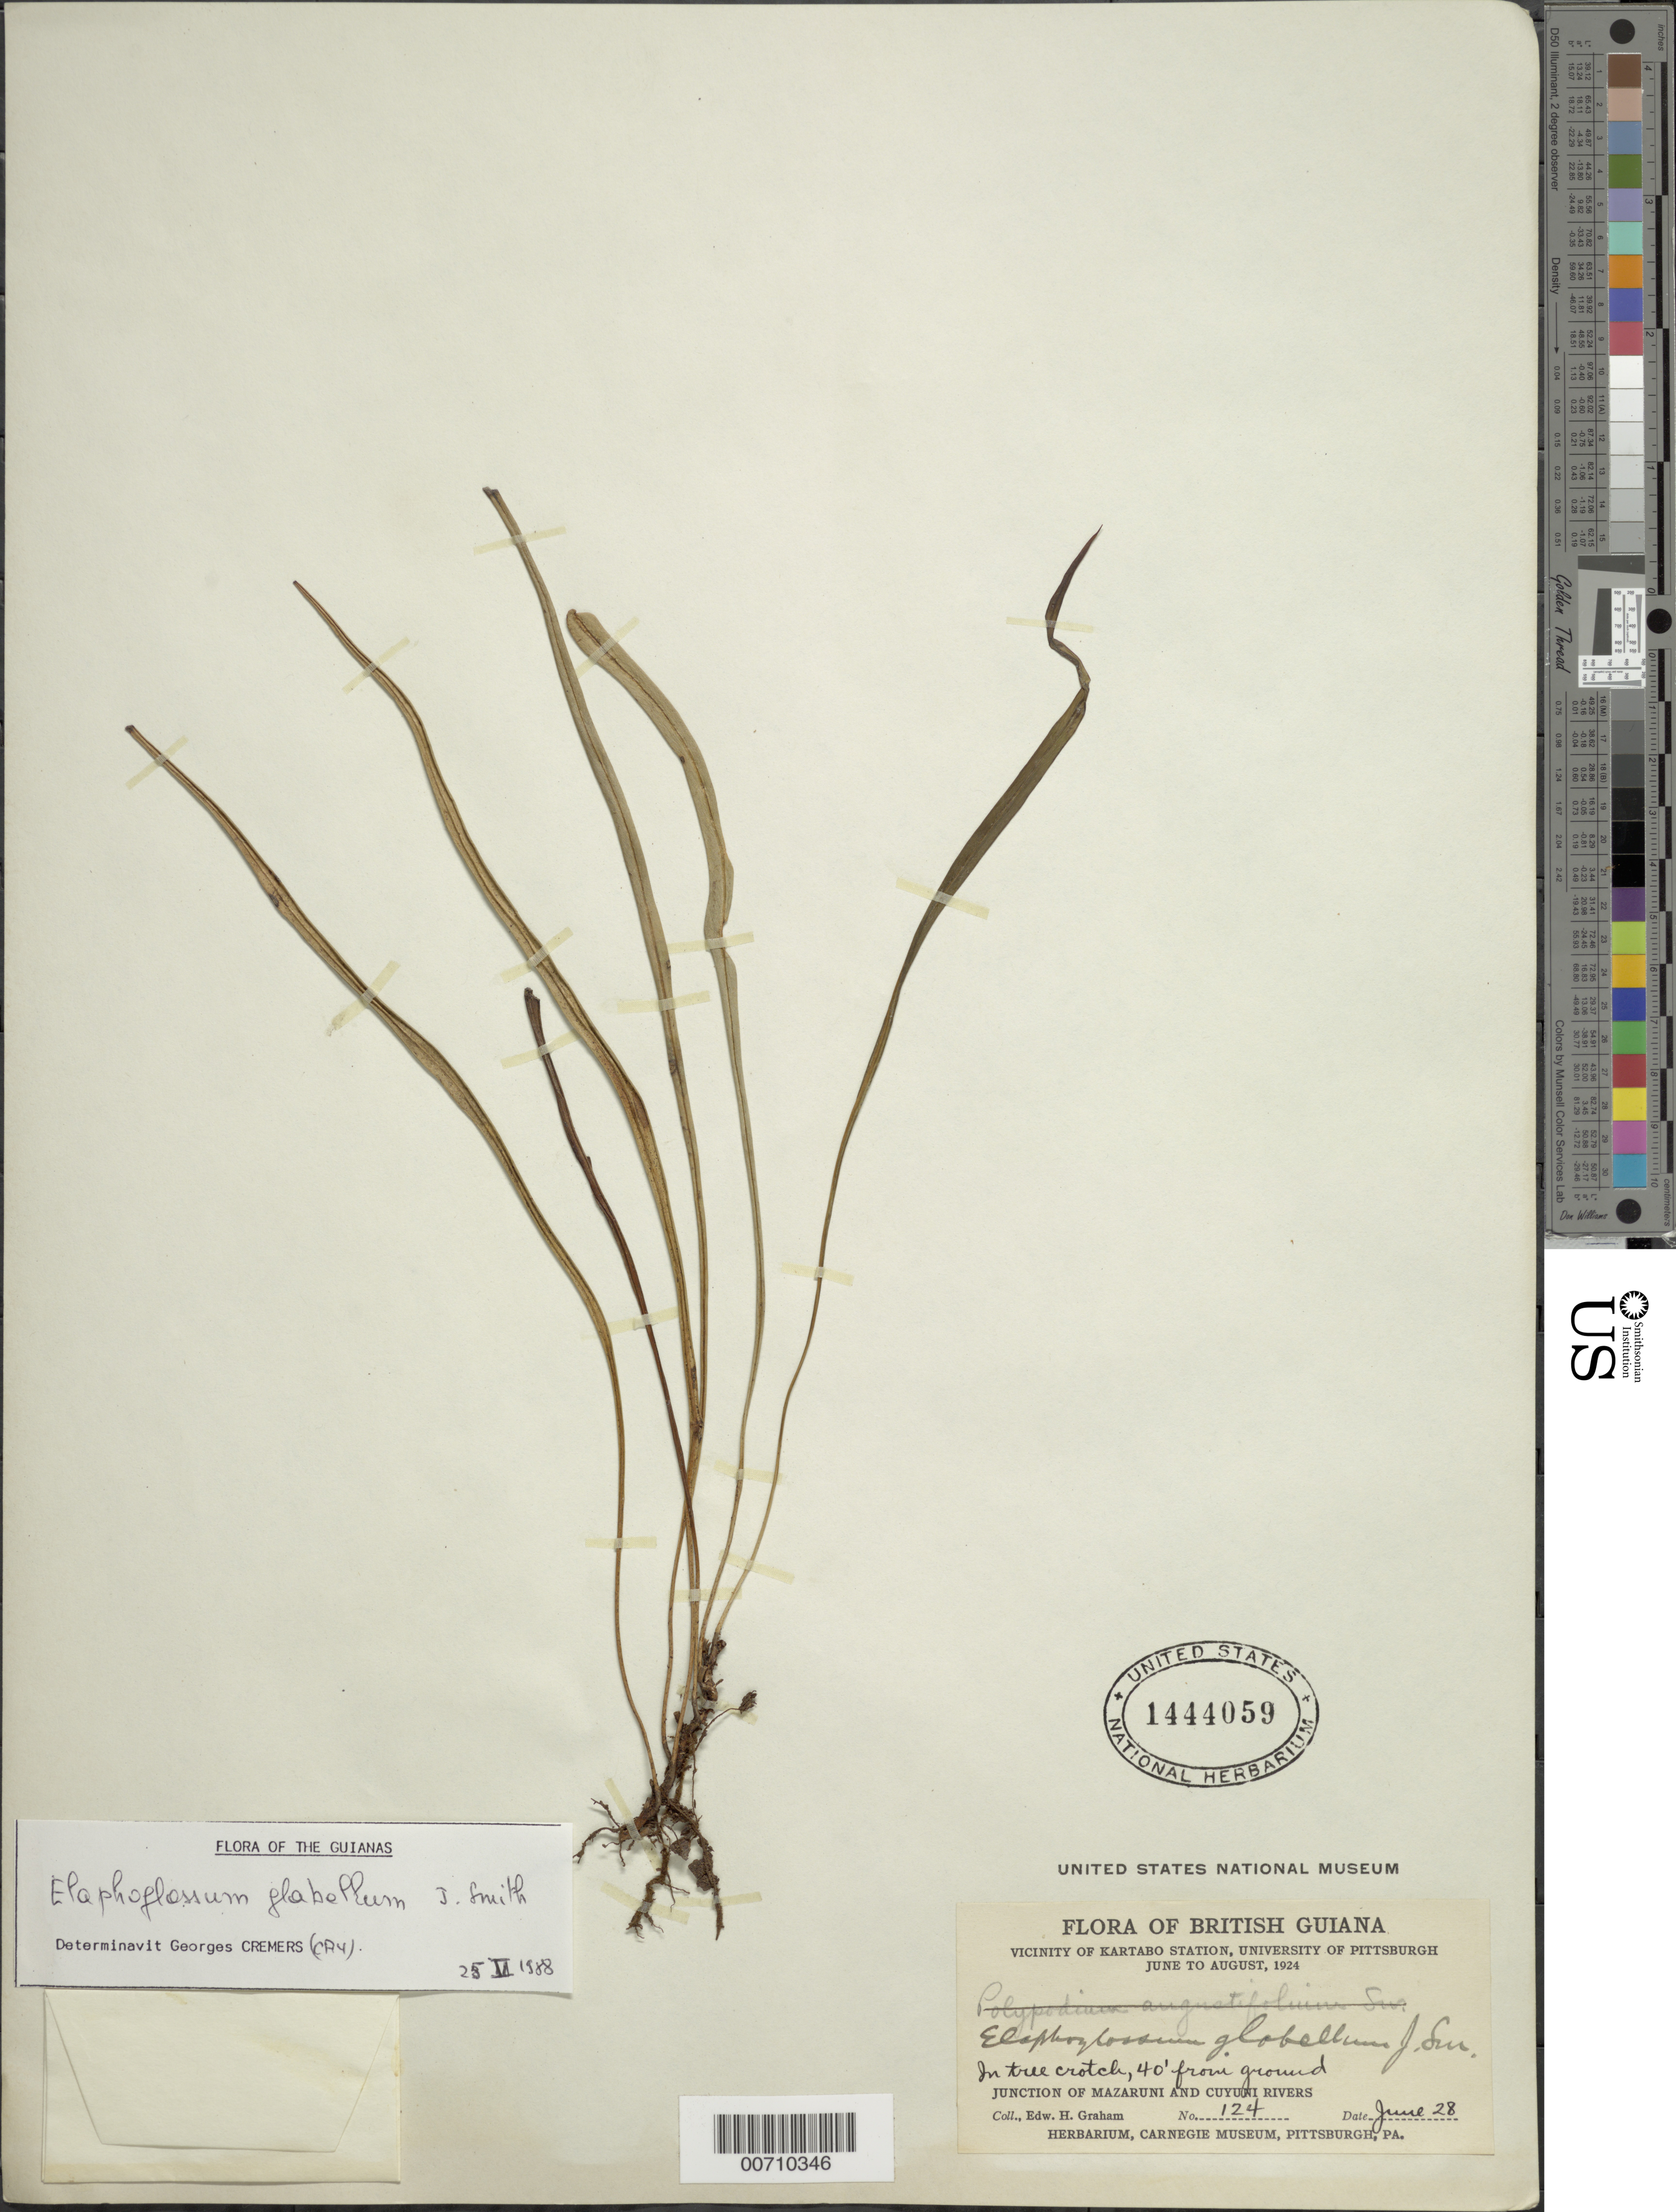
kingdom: Plantae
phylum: Tracheophyta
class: Polypodiopsida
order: Polypodiales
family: Dryopteridaceae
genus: Elaphoglossum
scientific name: Elaphoglossum glabellum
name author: J. Sm.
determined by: Cremers, Georges A.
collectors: E. H. Graham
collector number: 124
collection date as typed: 28-Jun-24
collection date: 1924-06-28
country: Guyana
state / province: Cuyuni-Mazaruni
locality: Kalakun, junct. of Mazaruni and Cuyuni rivers, vic. of Kartabo Station (Kalacoon on label)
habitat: In tree crotch, 40 feet from ground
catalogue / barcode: US 1444059